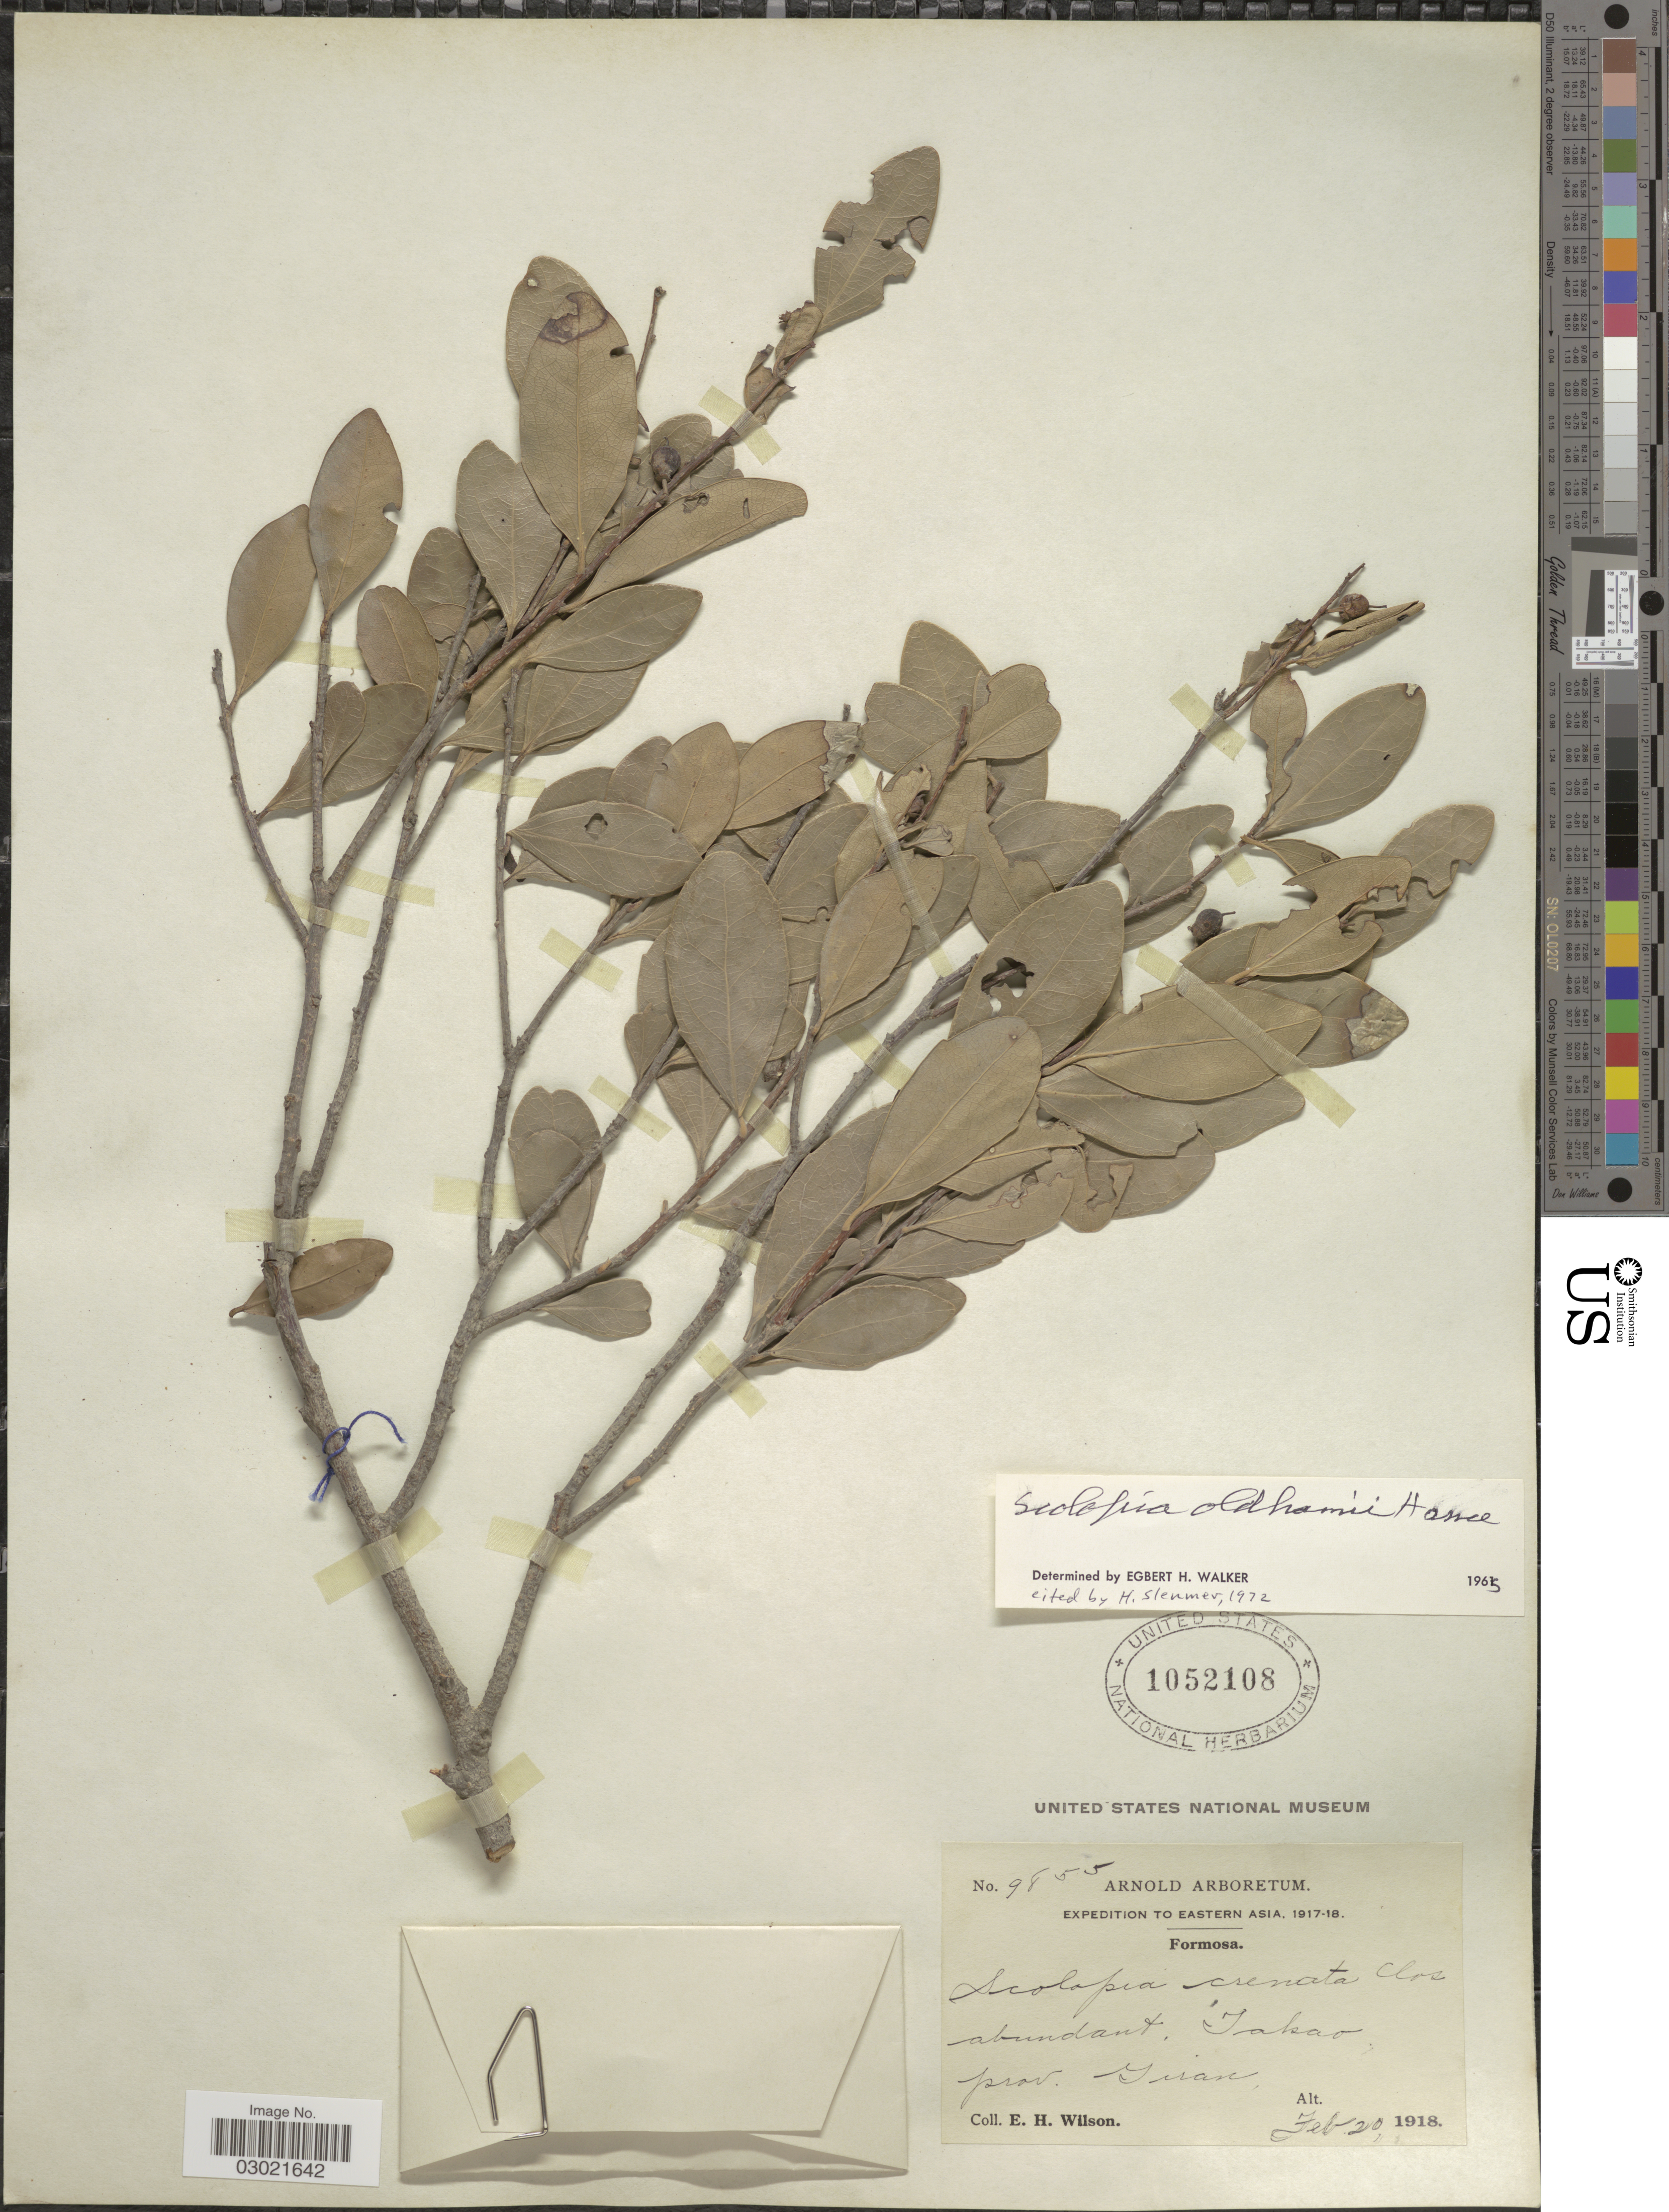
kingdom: Plantae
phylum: Tracheophyta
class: Magnoliopsida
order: Malpighiales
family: Salicaceae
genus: Scolopia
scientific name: Scolopia oldhamii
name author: Hance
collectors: E. Wilson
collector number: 9855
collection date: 1918-02-20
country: Taiwan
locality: Formosa. Takao, prov. Giran.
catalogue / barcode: US 1052108